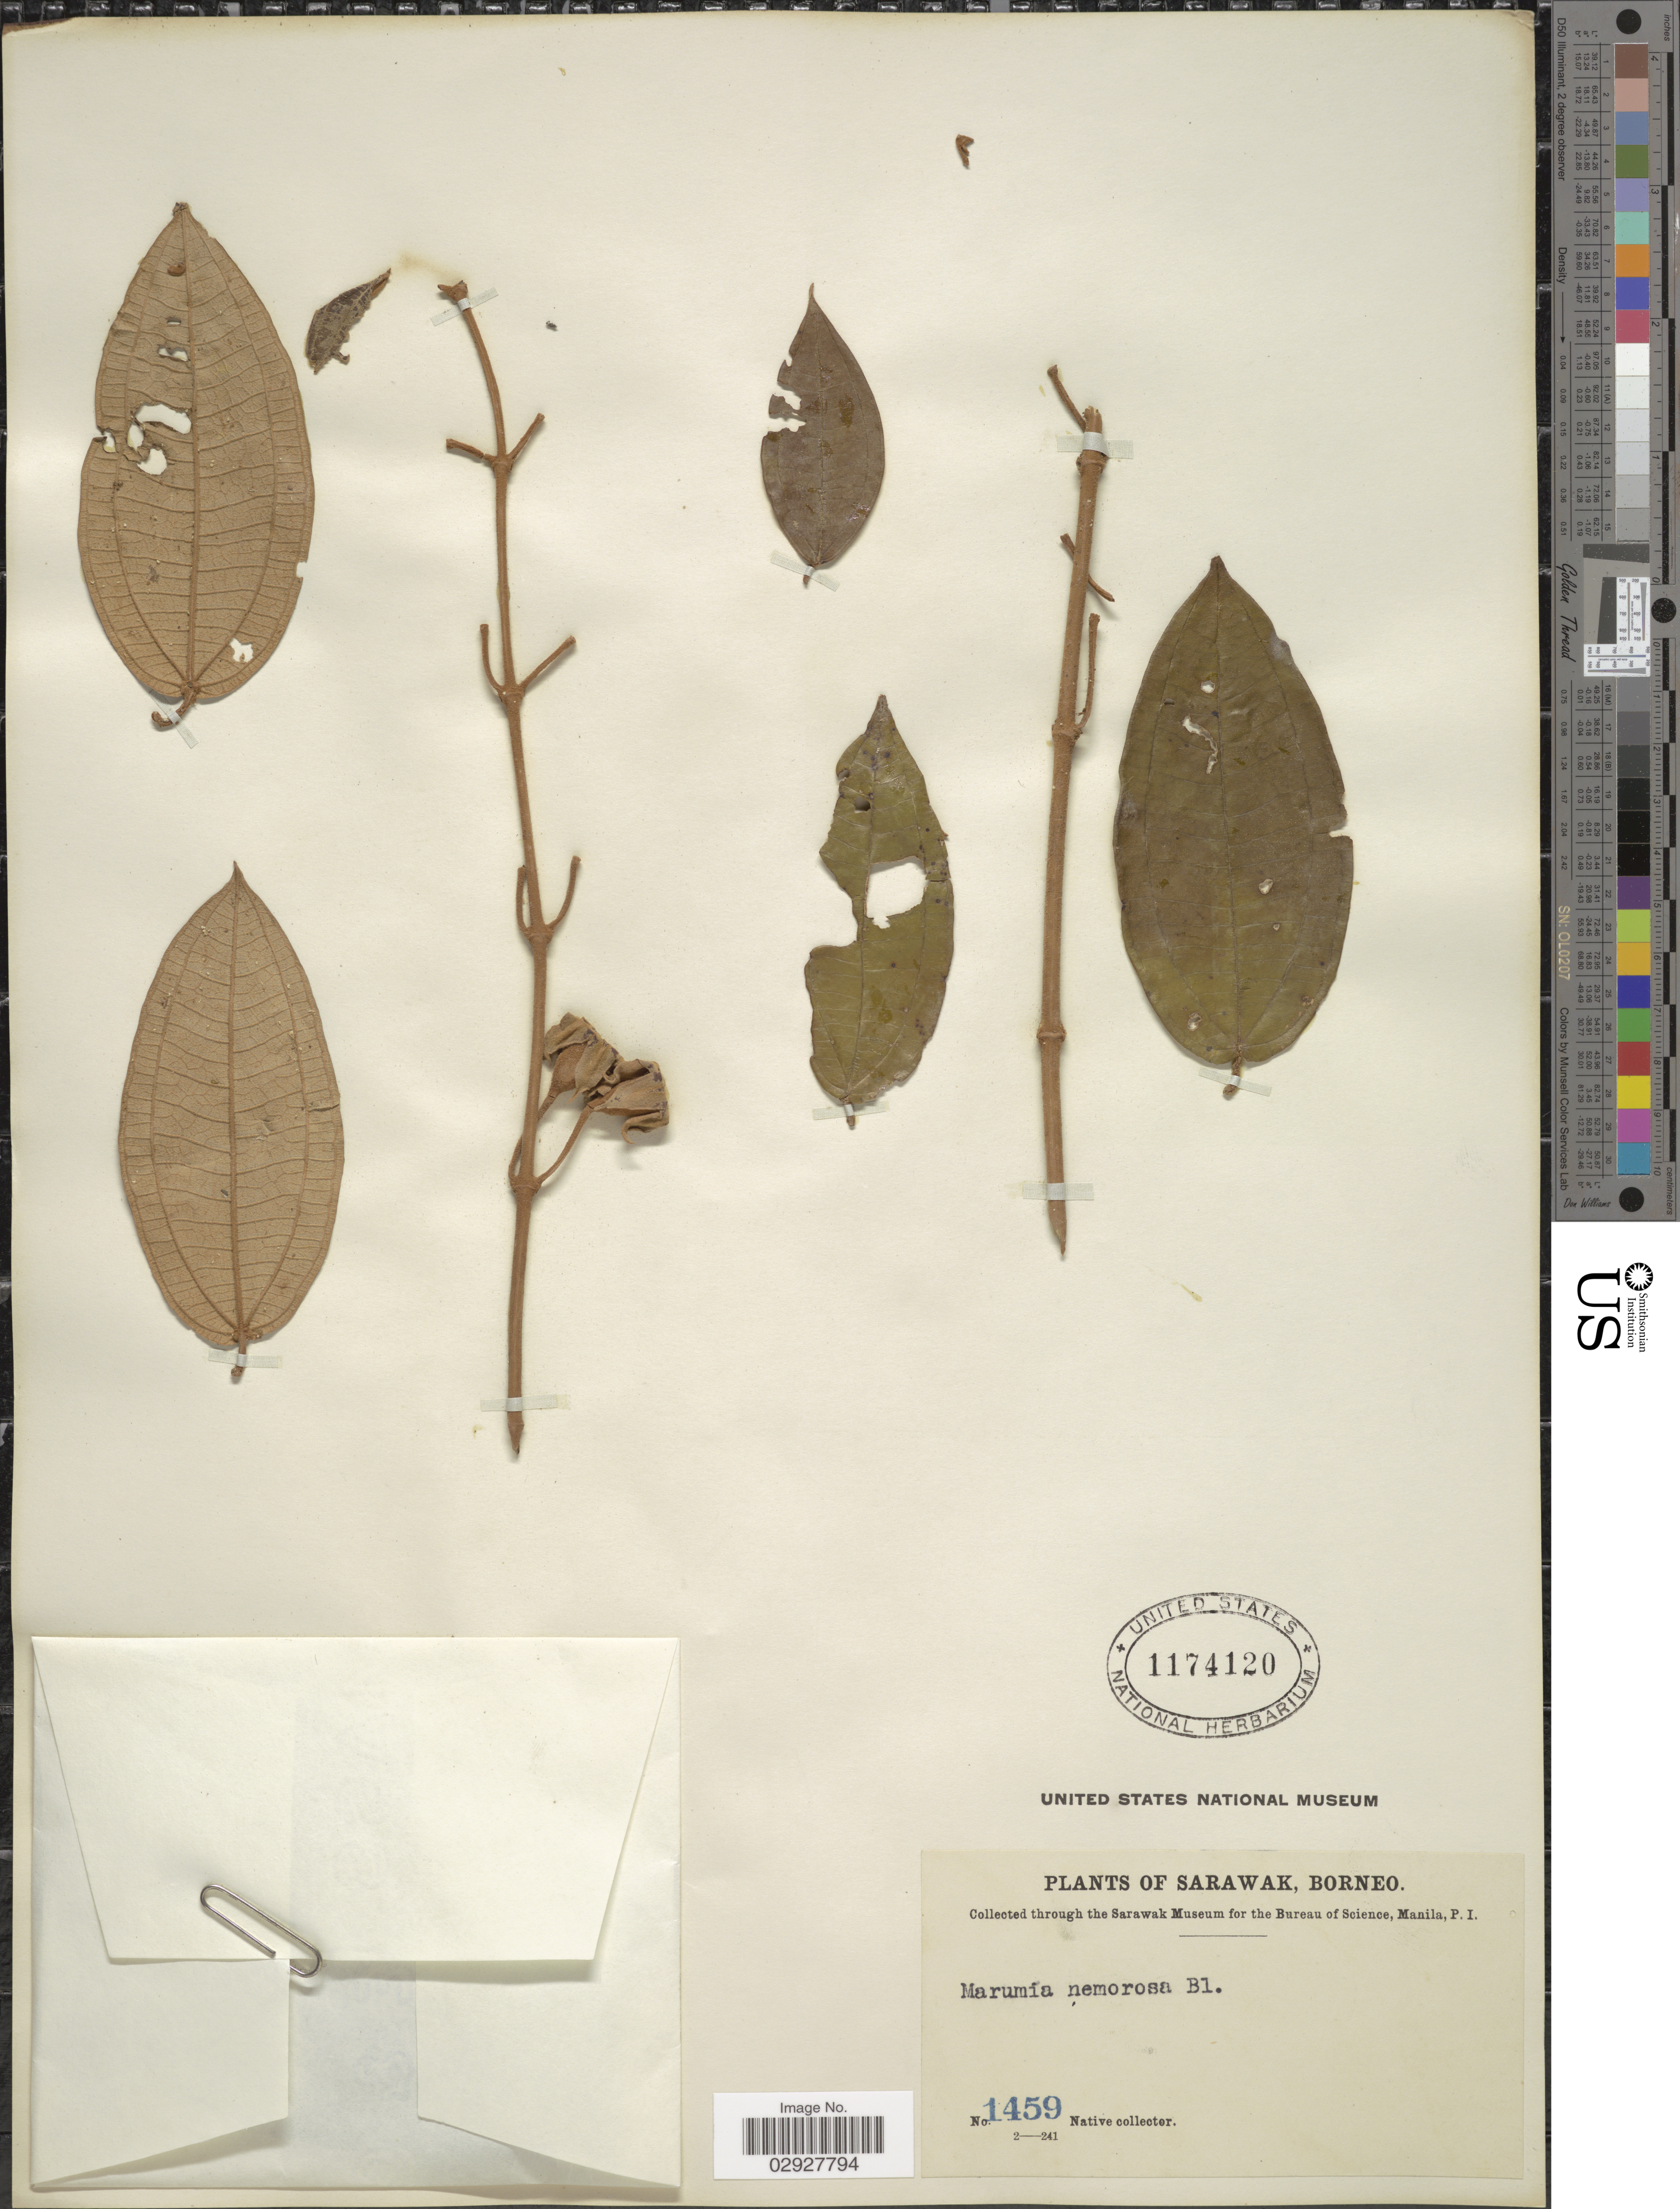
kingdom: Plantae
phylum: Tracheophyta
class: Magnoliopsida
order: Myrtales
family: Melastomataceae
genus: Macrolenes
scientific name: Macrolenes nemorosa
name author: (Jack) Bakh. f.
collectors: Native collector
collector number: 1459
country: Malaysia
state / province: Sarawak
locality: Borneo.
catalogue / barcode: US 1174120